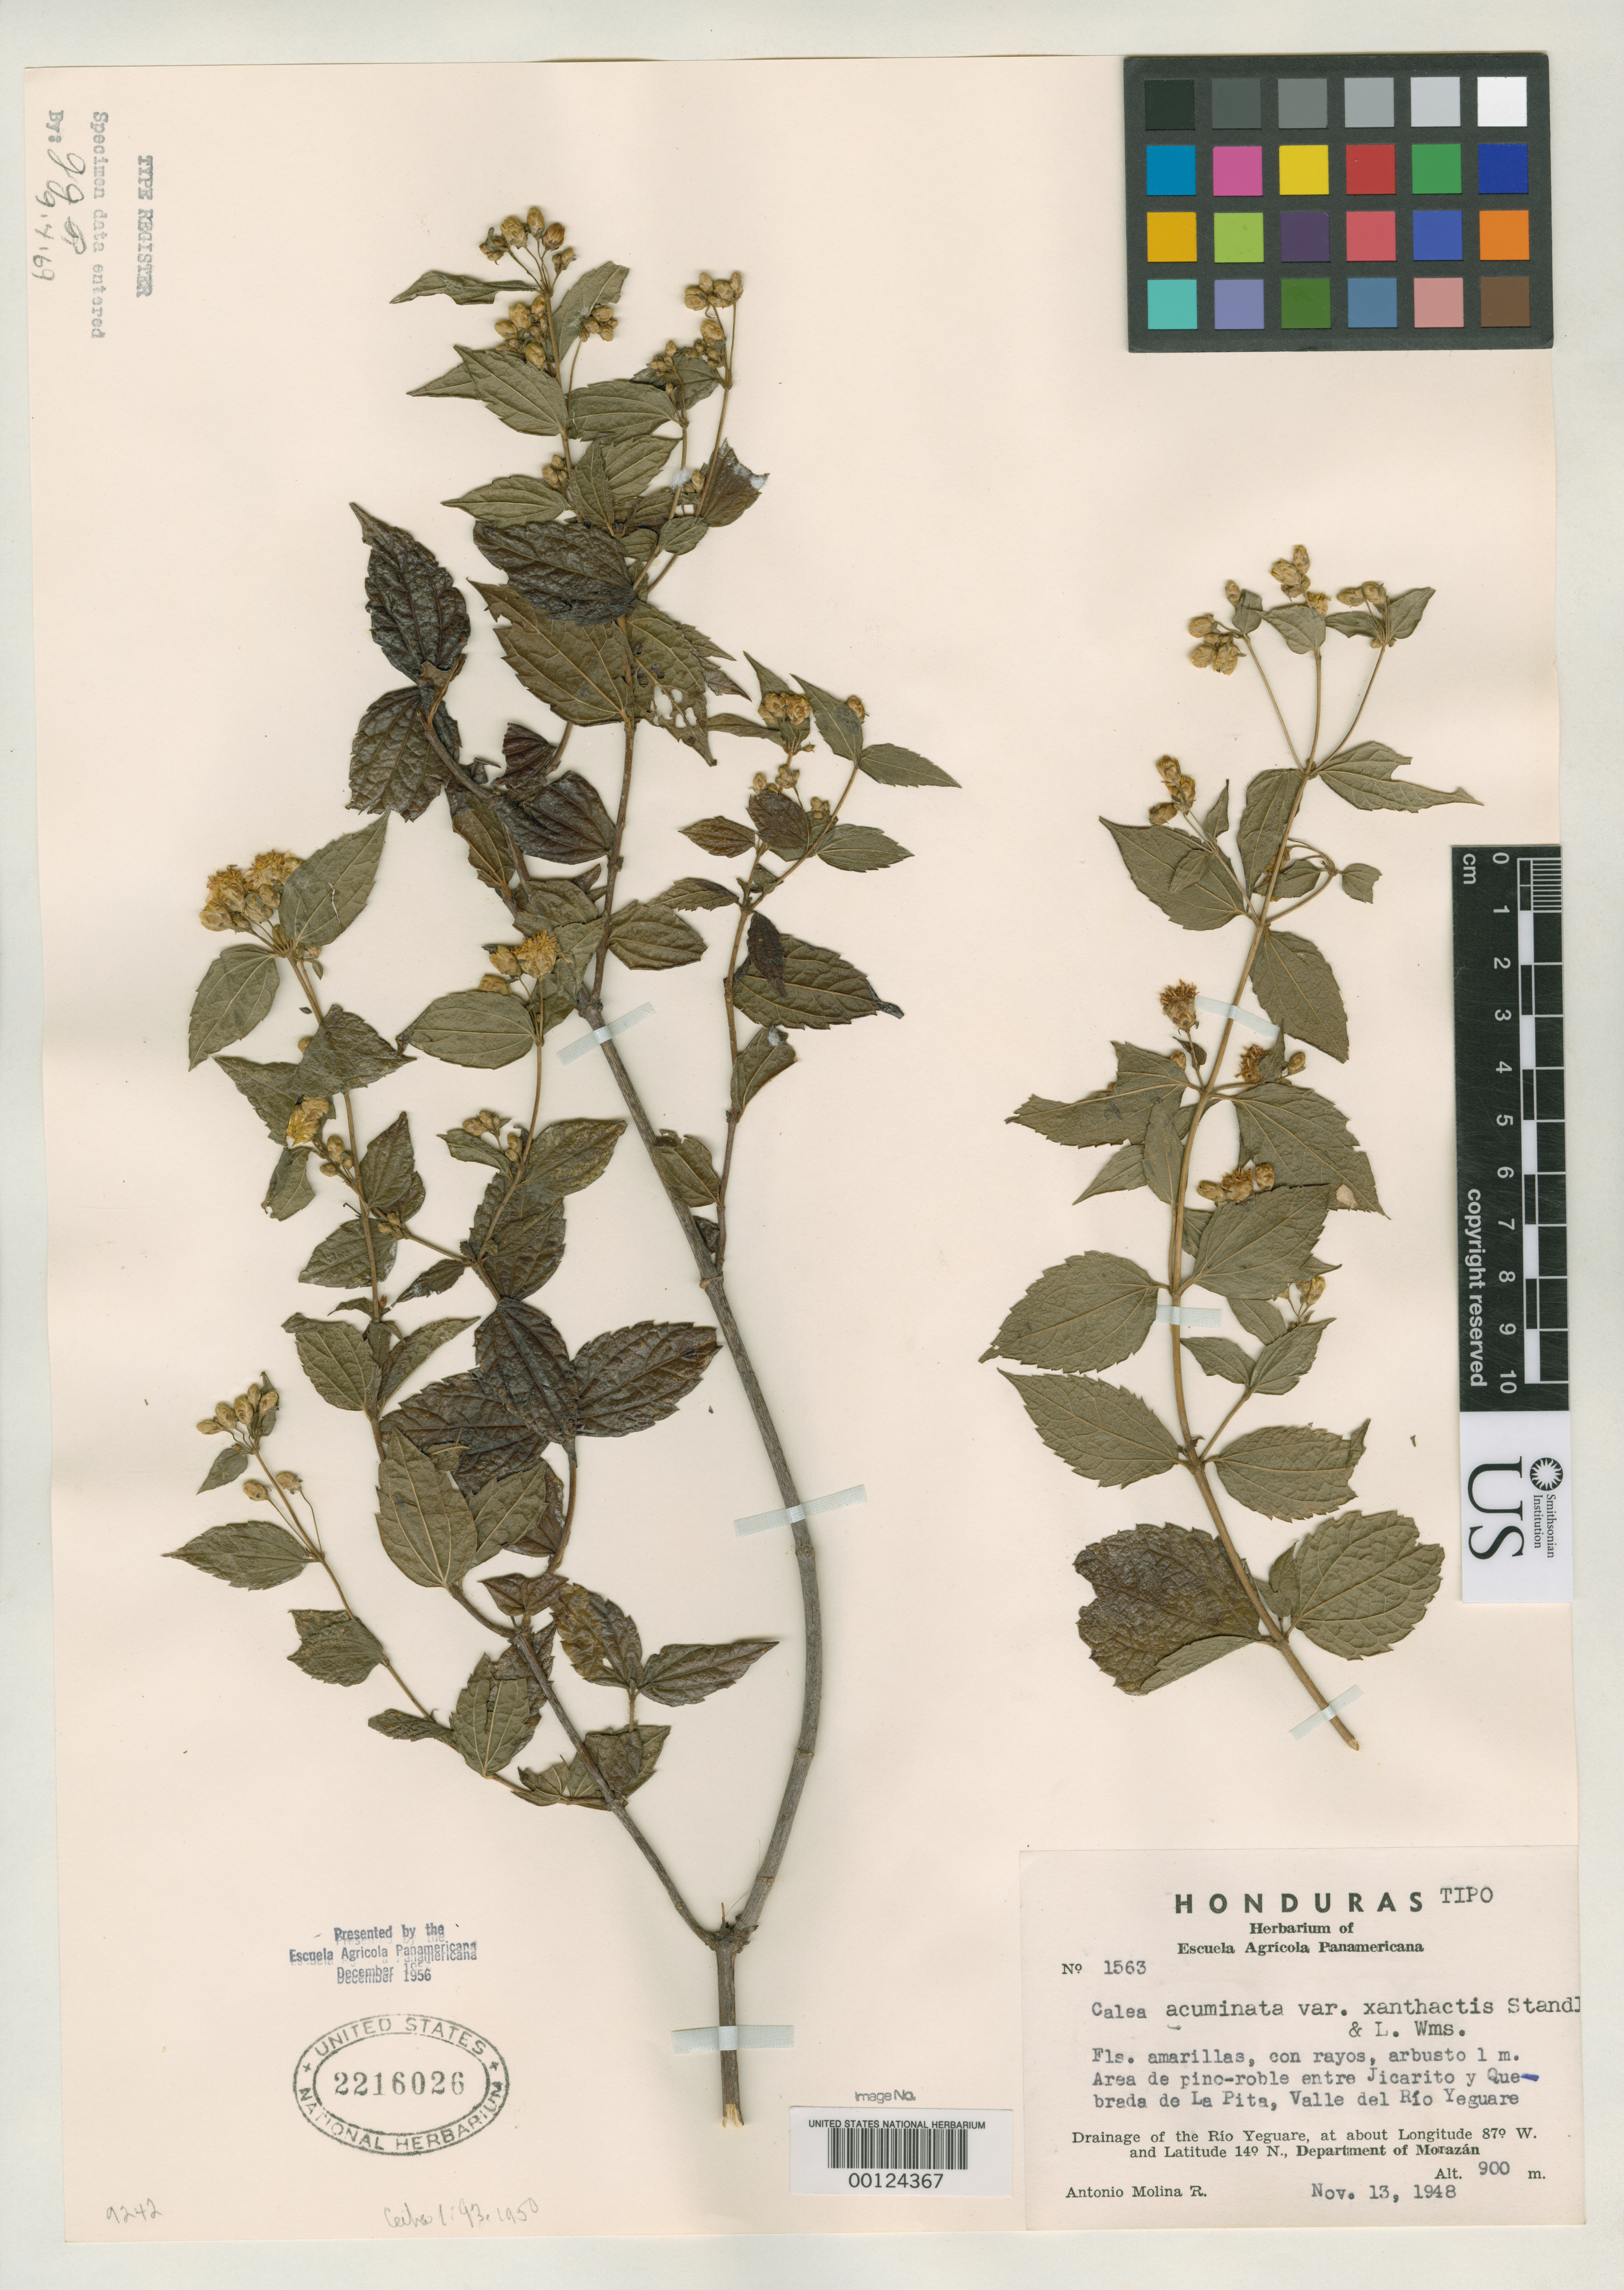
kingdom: Plantae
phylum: Tracheophyta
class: Magnoliopsida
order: Asterales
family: Asteraceae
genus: Calea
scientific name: Calea acuminata var. xanthactis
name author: Standl. & L.O. Williams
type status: Holotype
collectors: A. Molina R.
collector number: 1563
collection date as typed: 13 Nov 1948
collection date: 1948-11-13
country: Honduras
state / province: Fco. Morazán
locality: río Yeguare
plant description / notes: "Presented by the Escuela Agricola Panamericana December 1956." Holotype, transferred from EAP to US (see Dorr et al. 2009, Taxon 58: 993-1001).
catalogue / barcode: US 2216026